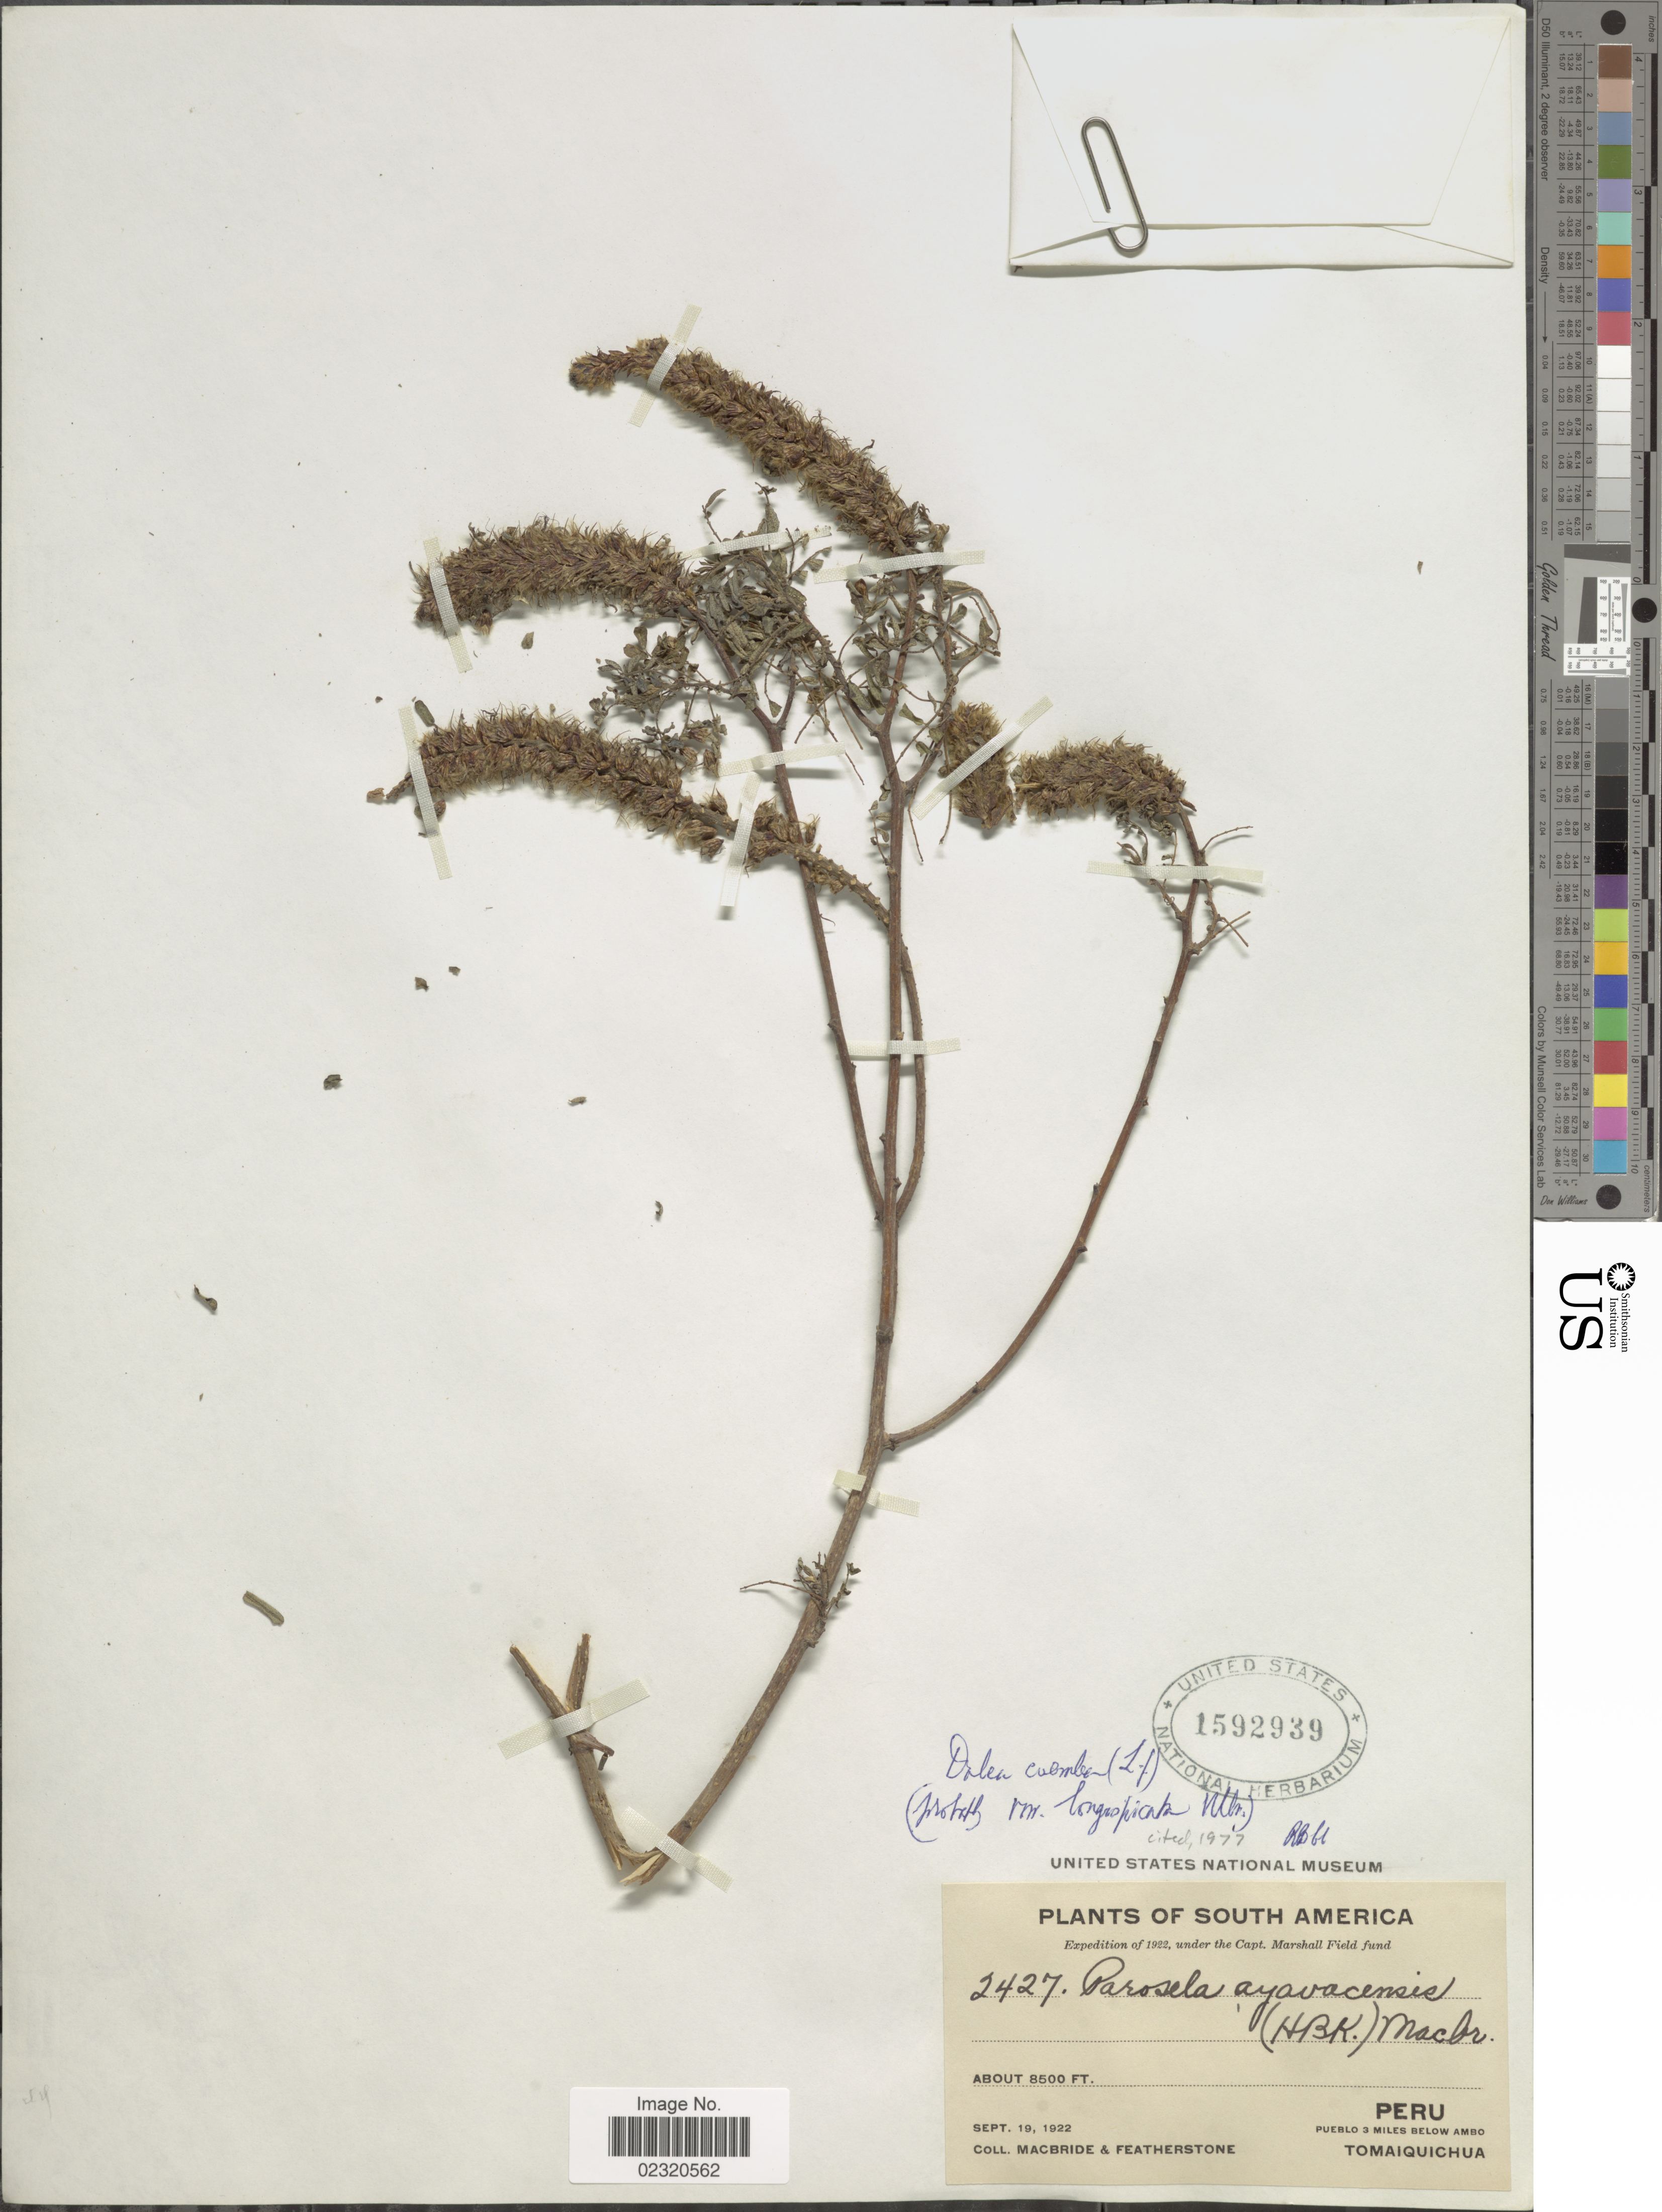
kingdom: Plantae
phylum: Tracheophyta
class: Magnoliopsida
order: Fabales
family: Fabaceae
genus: Dalea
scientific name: Dalea coerulea var. longispicata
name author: (Ulbr.) Barneby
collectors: Macbride, -- & -. Featherstone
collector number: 2427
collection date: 1922-09-19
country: Peru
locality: Pueblo 3 miles below Ambo, Tomaiquichua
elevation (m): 2591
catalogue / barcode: US 1592939